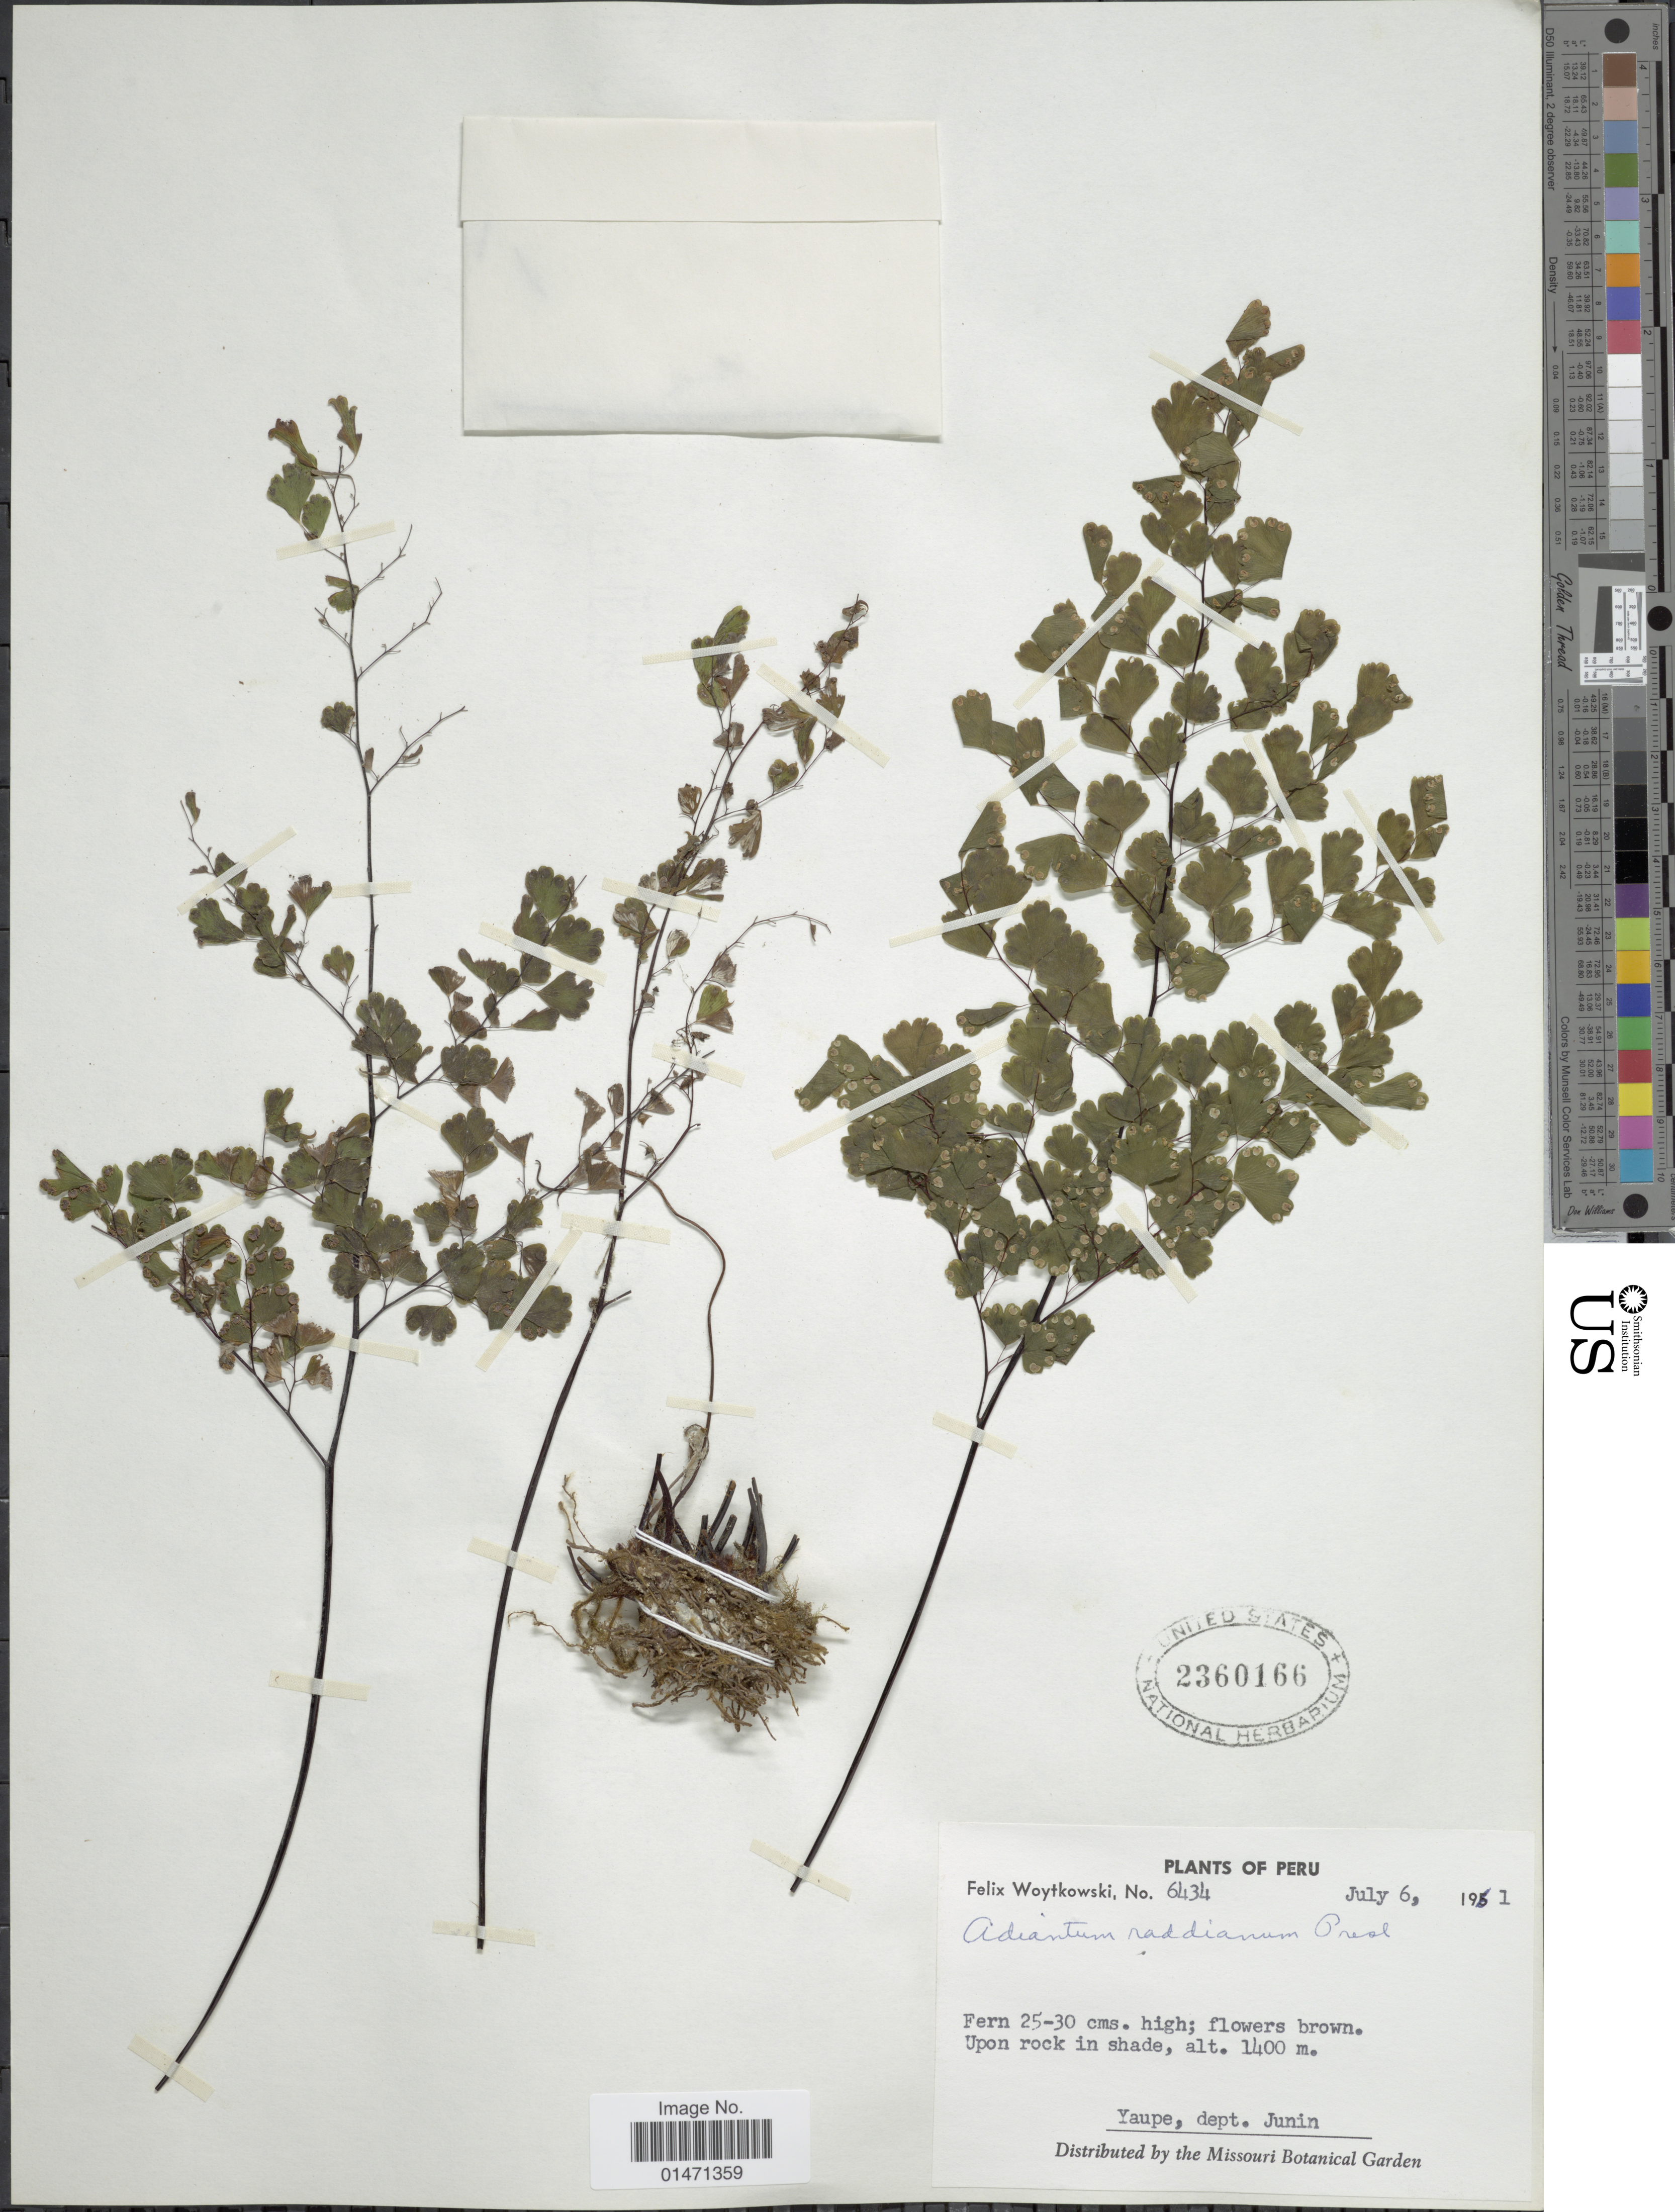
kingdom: Plantae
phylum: Tracheophyta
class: Polypodiopsida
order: Polypodiales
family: Pteridaceae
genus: Adiantum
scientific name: Adiantum raddianum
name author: C. Presl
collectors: F. Woytkowski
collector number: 6434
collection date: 1961-07-06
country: Peru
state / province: Junín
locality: PLants of Peru, Yaupe, dept. Junin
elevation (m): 1400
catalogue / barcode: US 2360166